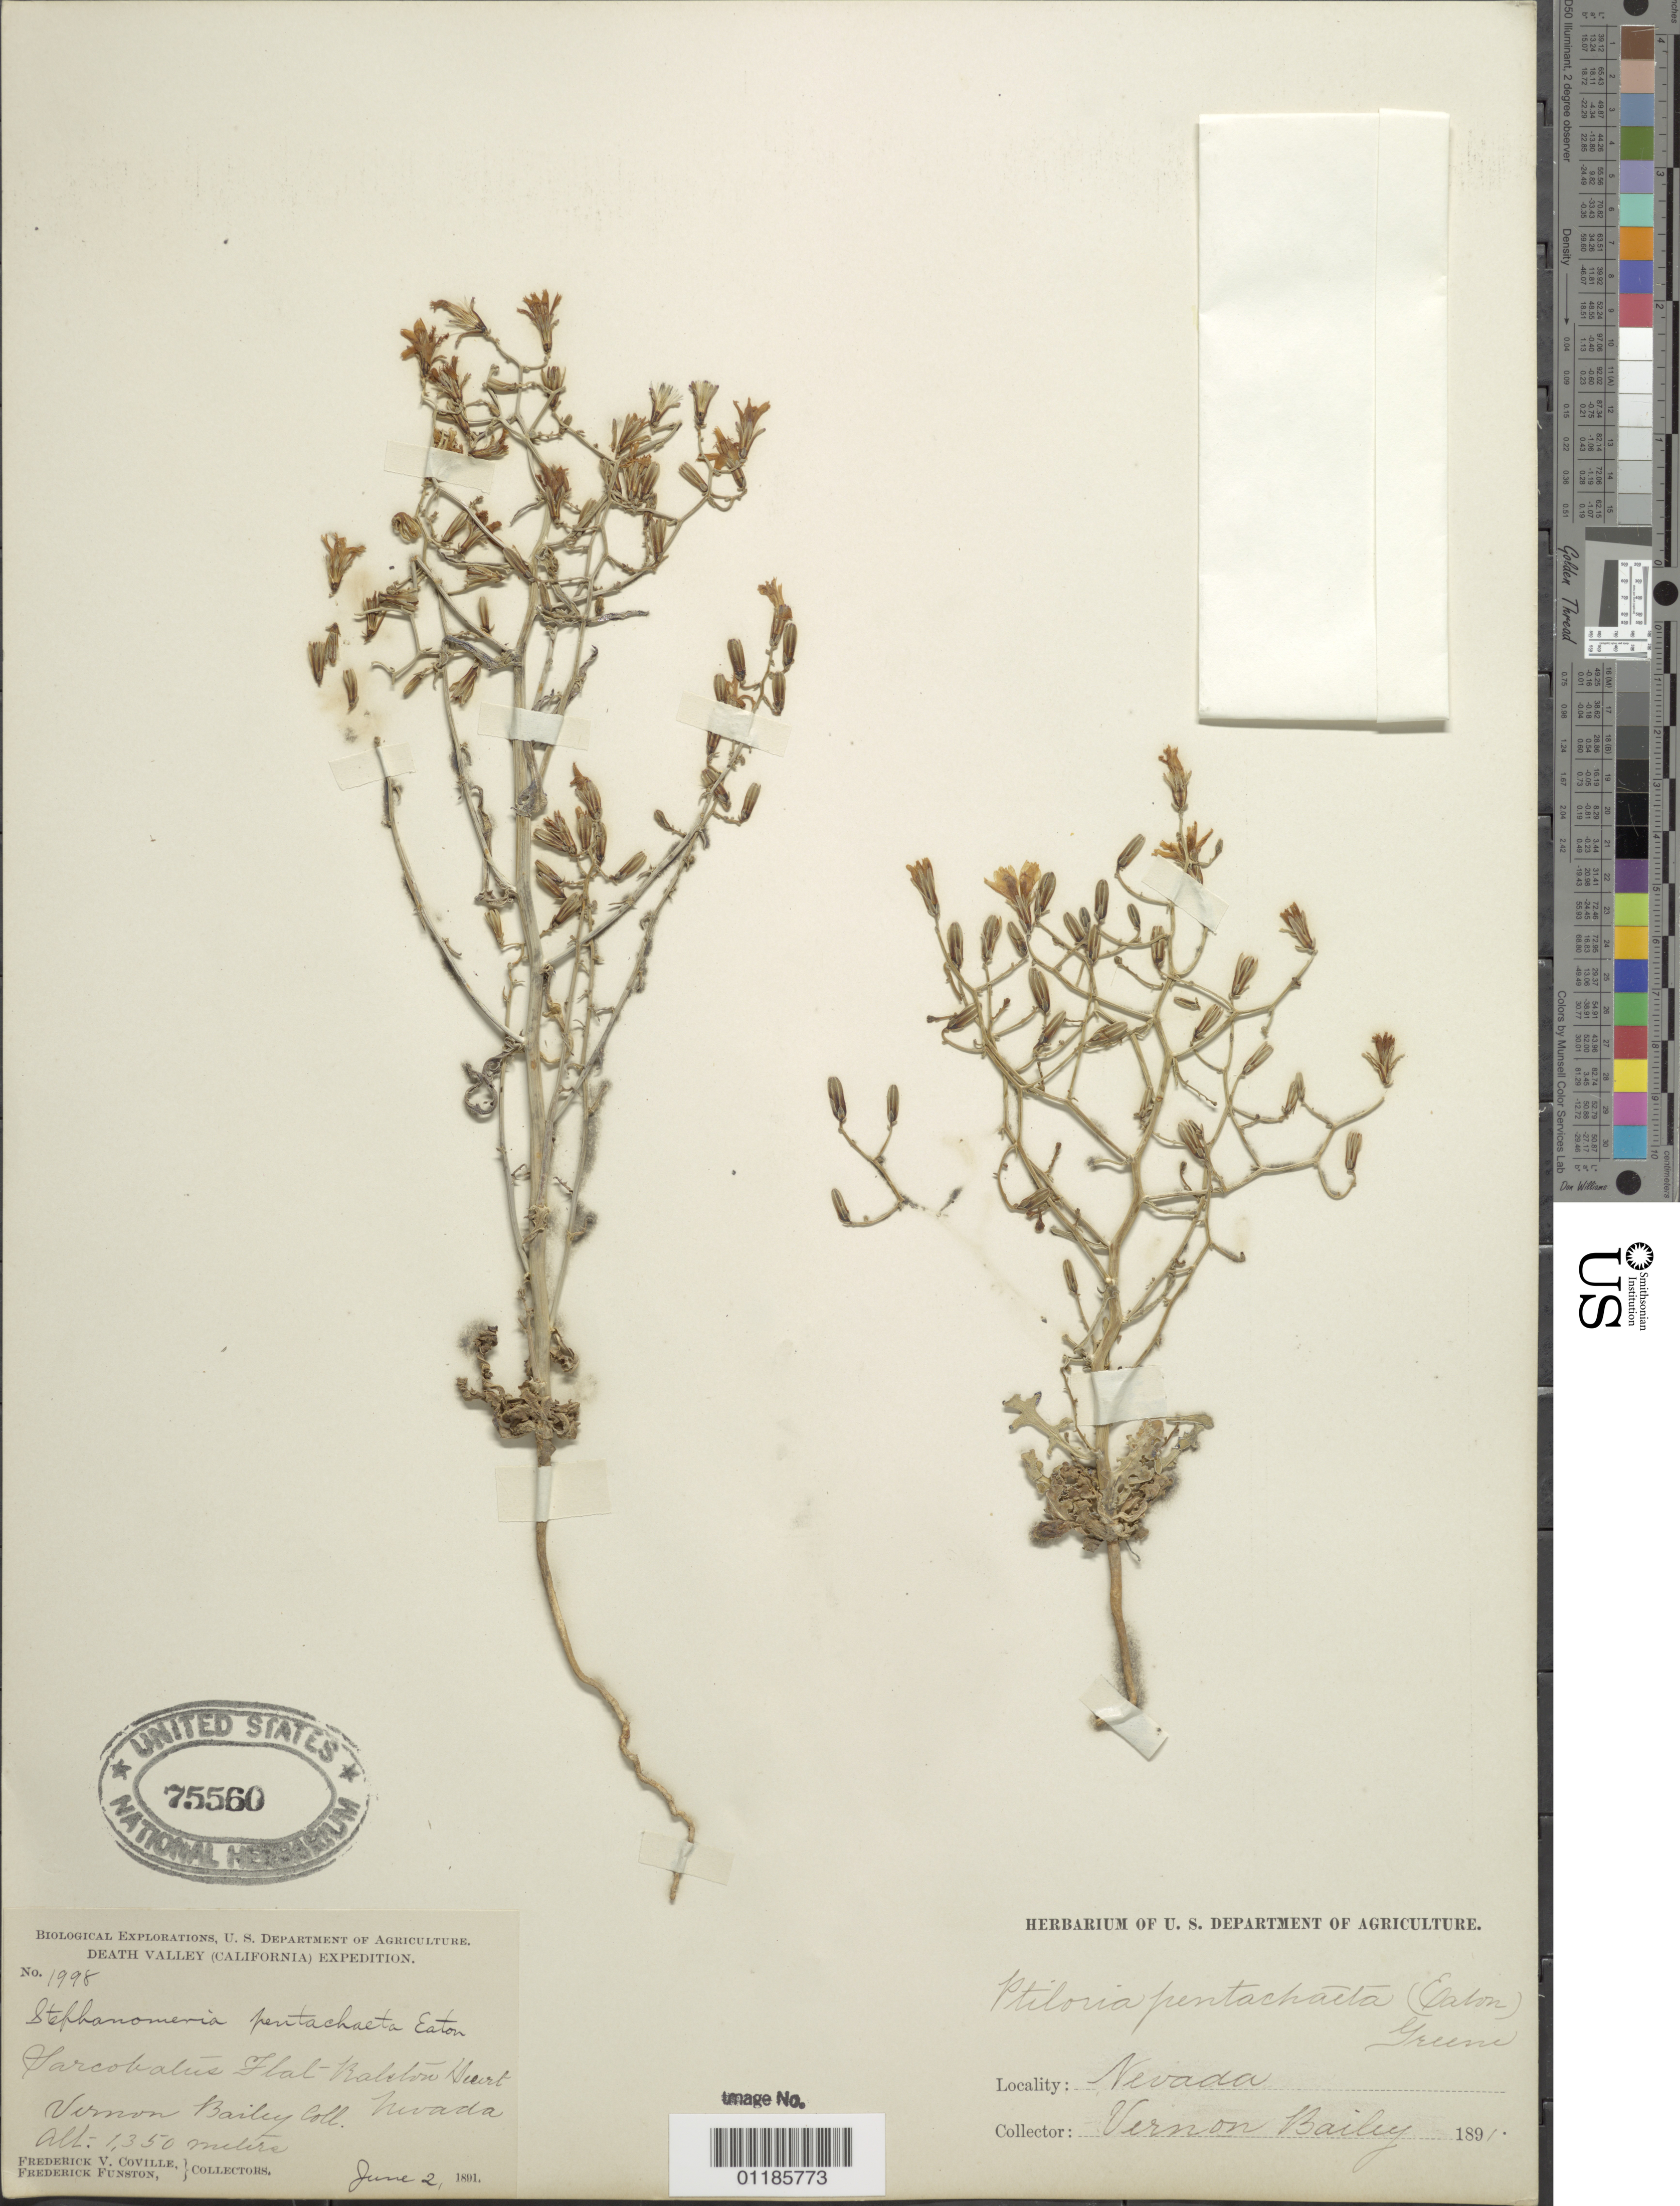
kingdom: Plantae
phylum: Tracheophyta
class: Magnoliopsida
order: Asterales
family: Asteraceae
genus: Stephanomeria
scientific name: Stephanomeria pauciflora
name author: (Torr.) A. Nelson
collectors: V. O. Bailey, F. V. Coville & F. Funston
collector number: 1998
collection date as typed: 02 Jun 1891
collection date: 1891-06-02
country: United States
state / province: Nevada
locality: Sarcobatus Flat, Balston Desert.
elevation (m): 1350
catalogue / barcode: US 75560